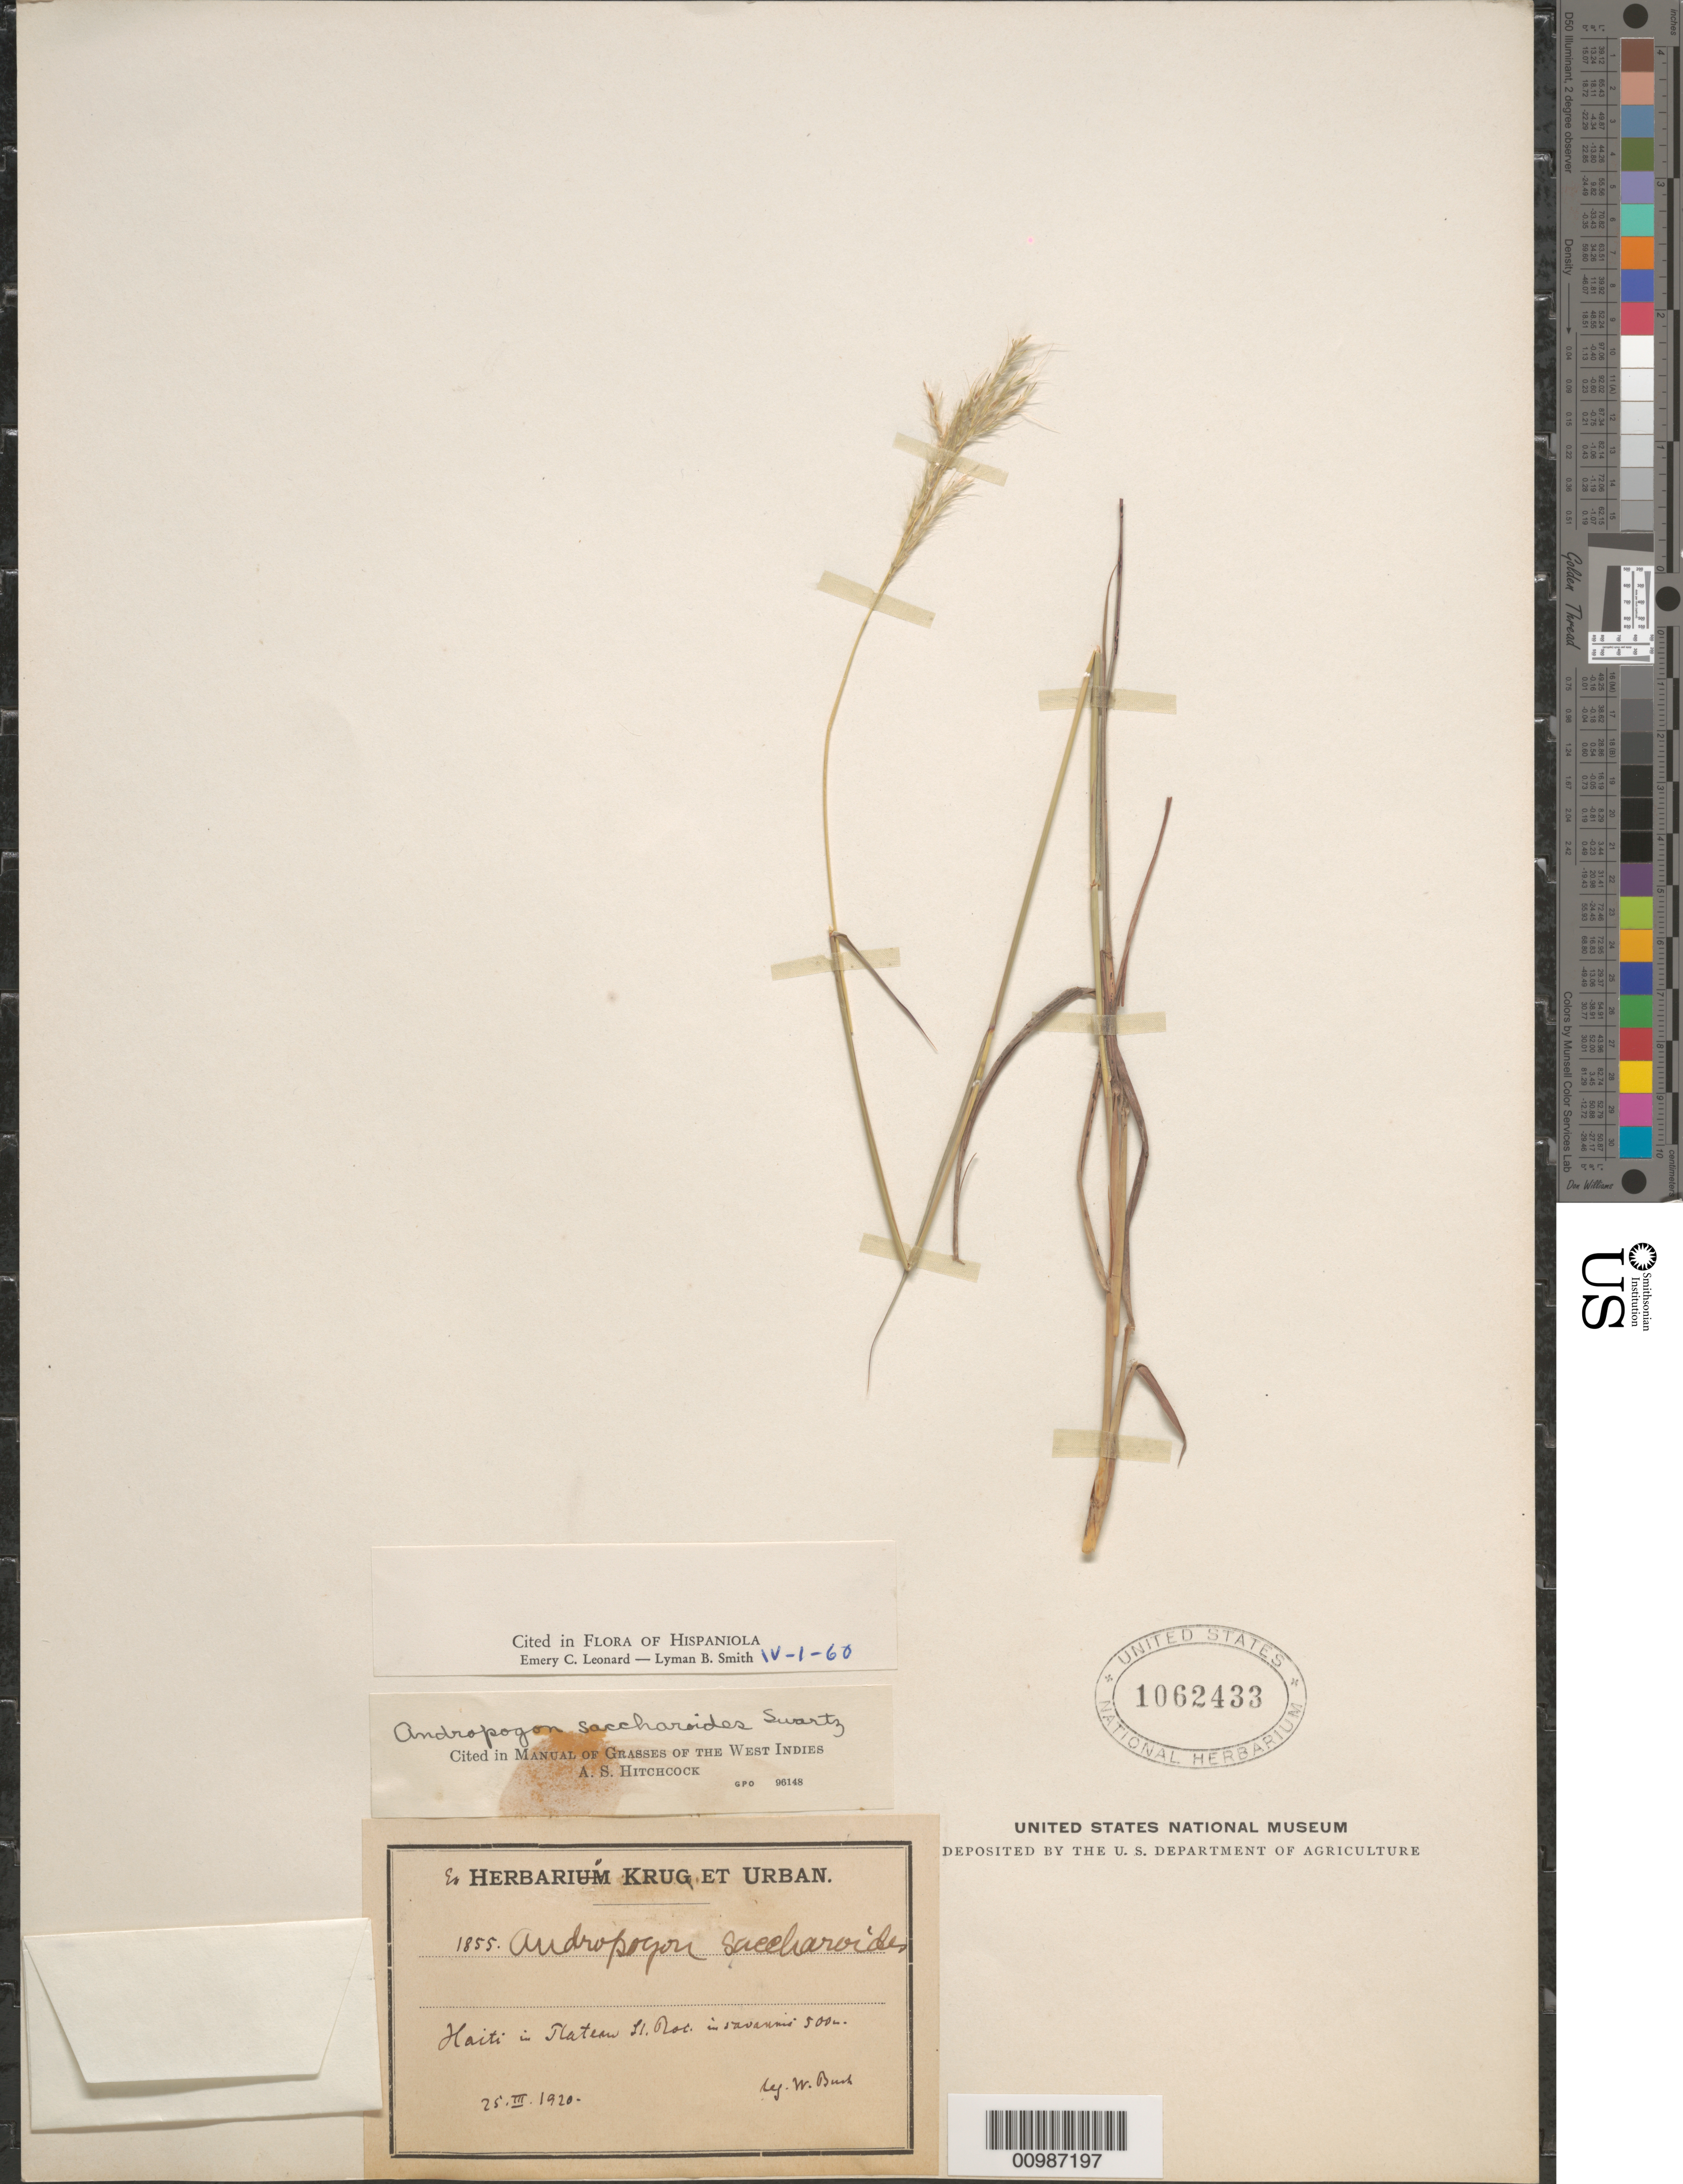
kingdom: Plantae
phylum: Tracheophyta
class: Liliopsida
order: Poales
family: Poaceae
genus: Andropogon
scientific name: Andropogon saccharoides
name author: Sw.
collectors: W. Bush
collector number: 1855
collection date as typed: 25 Mar 1920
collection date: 1920-03-25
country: Haiti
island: Hispaniola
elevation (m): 500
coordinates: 0 N, 0 E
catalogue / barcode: US 1062433